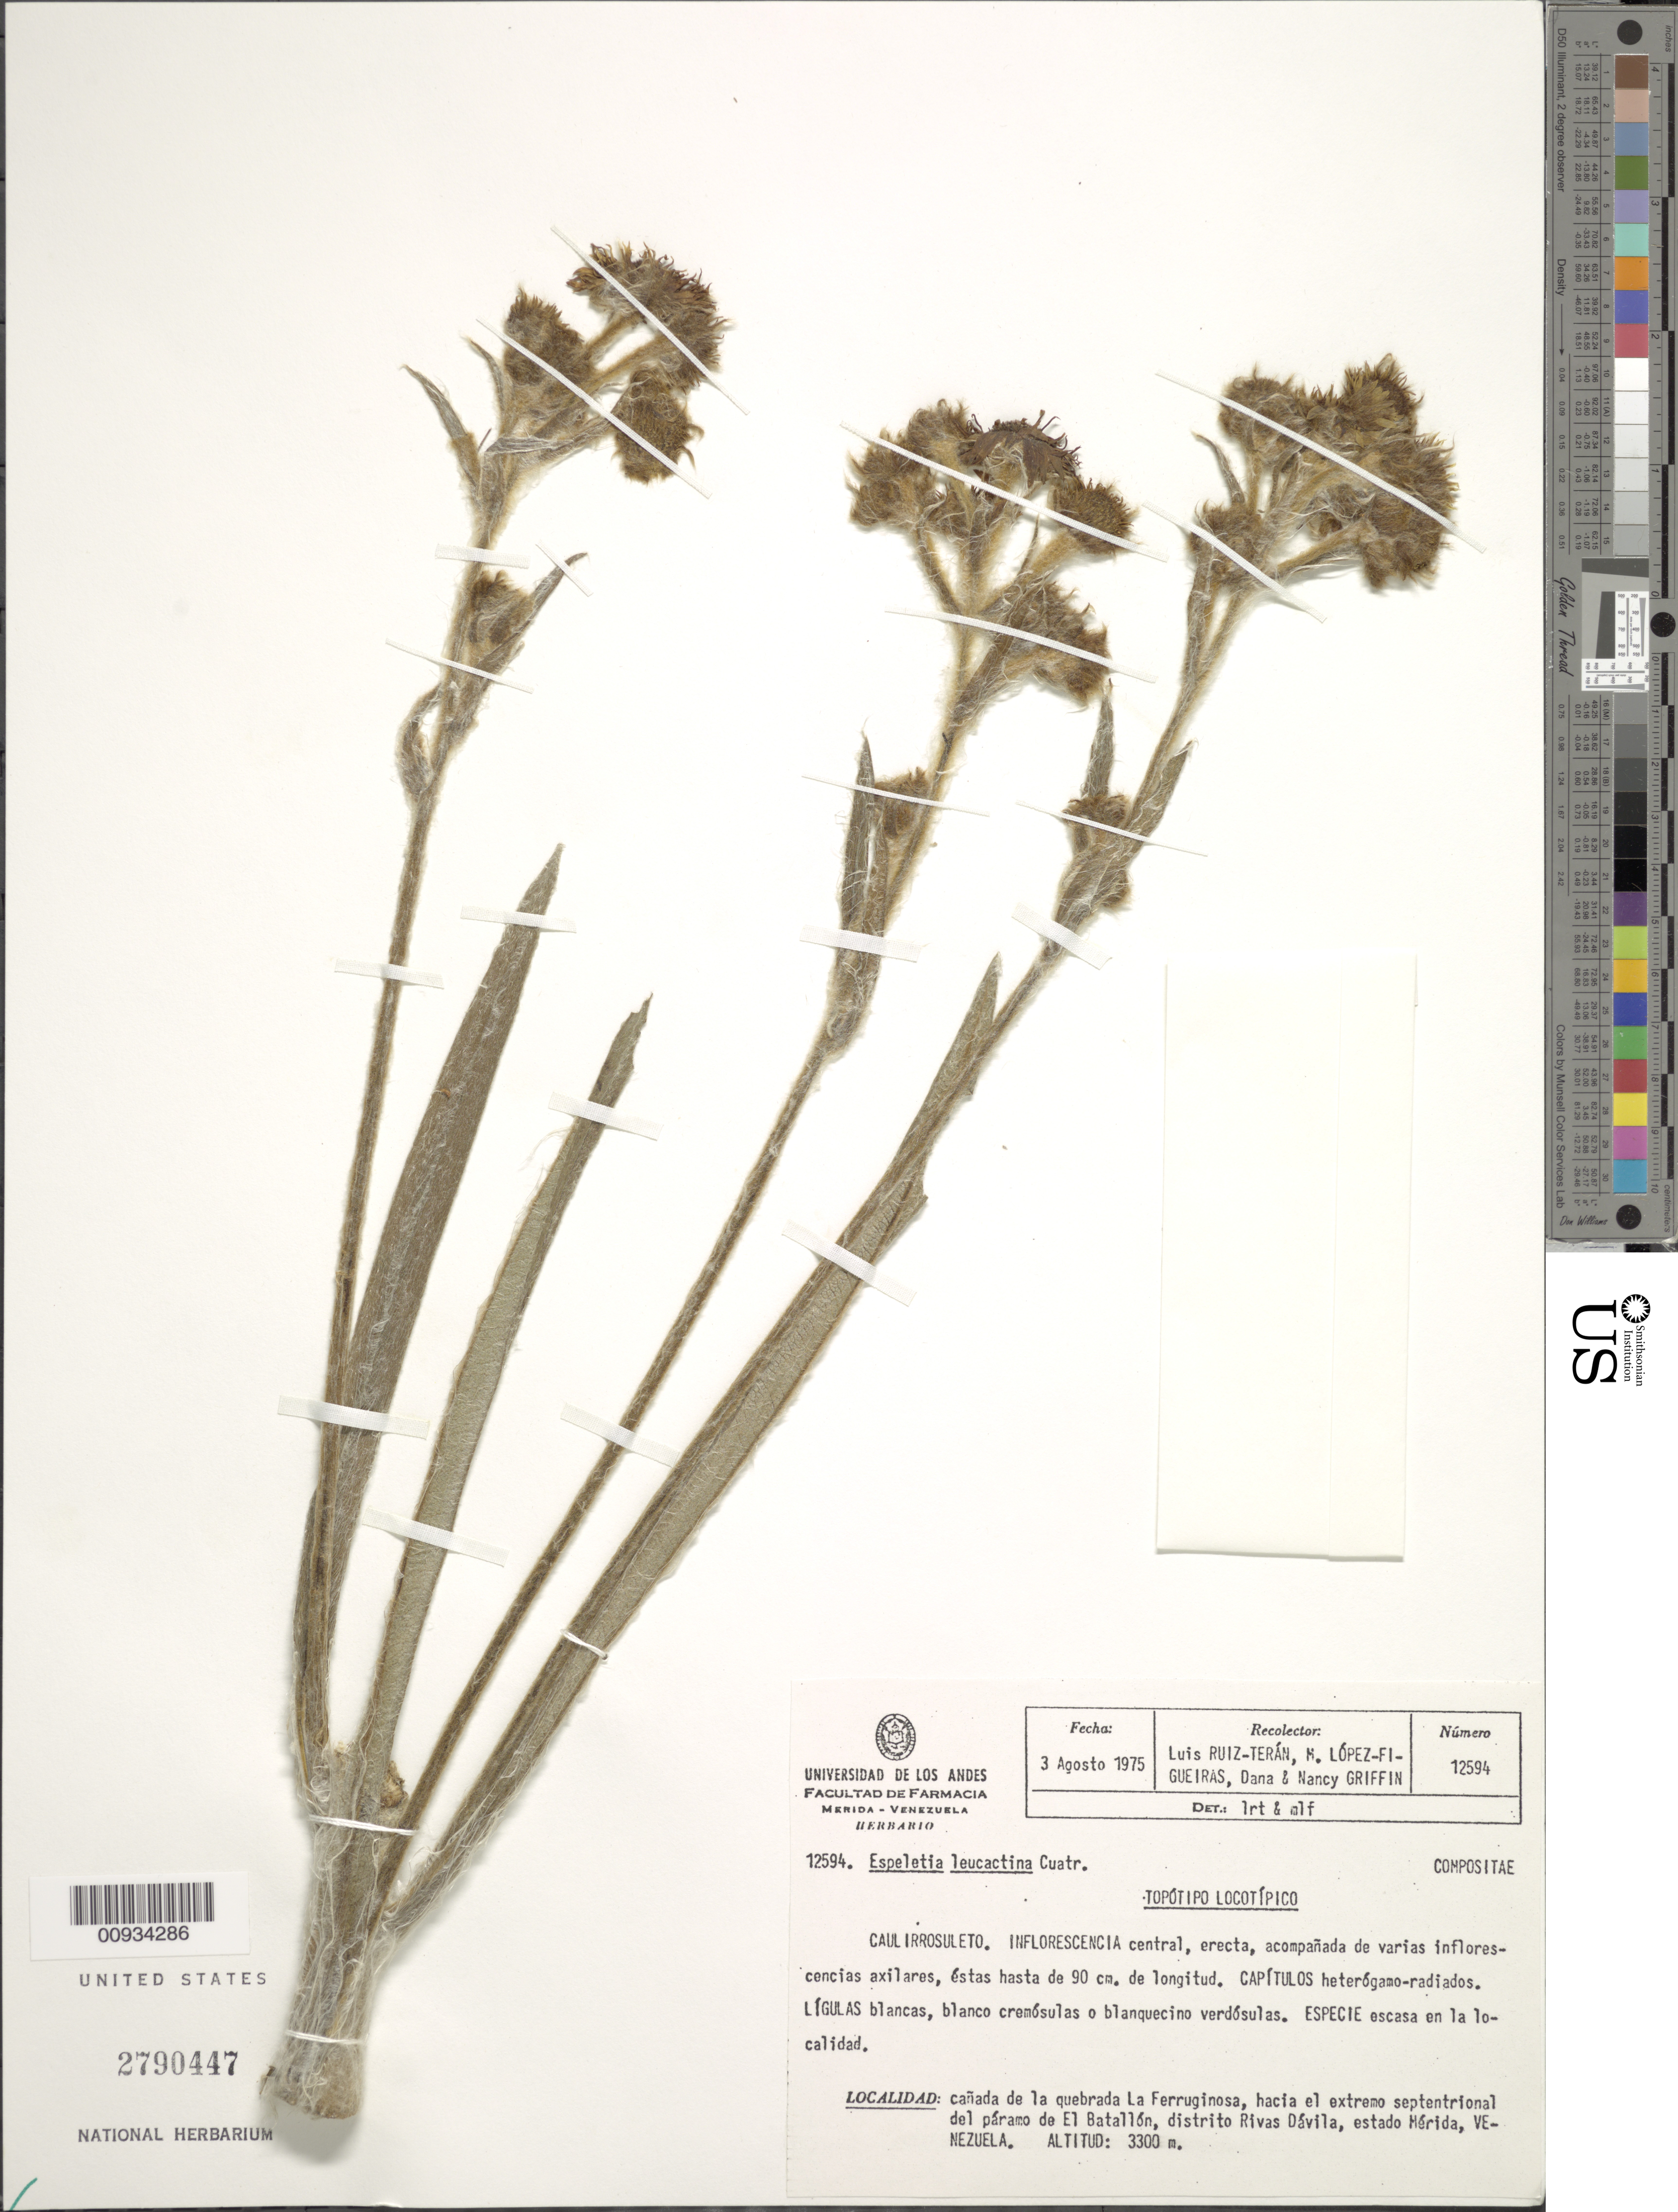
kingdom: Plantae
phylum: Tracheophyta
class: Magnoliopsida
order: Asterales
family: Asteraceae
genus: Ruilopezia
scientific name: Ruilopezia leucactina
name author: (Cuatrec.) Cuatrec.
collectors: L. Teran, M. López Figueiras, D. Griffin & N. Griffin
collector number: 12594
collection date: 1975-08-03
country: Venezuela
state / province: Mérida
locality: Canada de la quebrada La Ferruginosa, hacia el extremo septentrional del paramo de El Batallon, Distrito Rivas Davila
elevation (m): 3300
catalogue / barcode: US 2790447